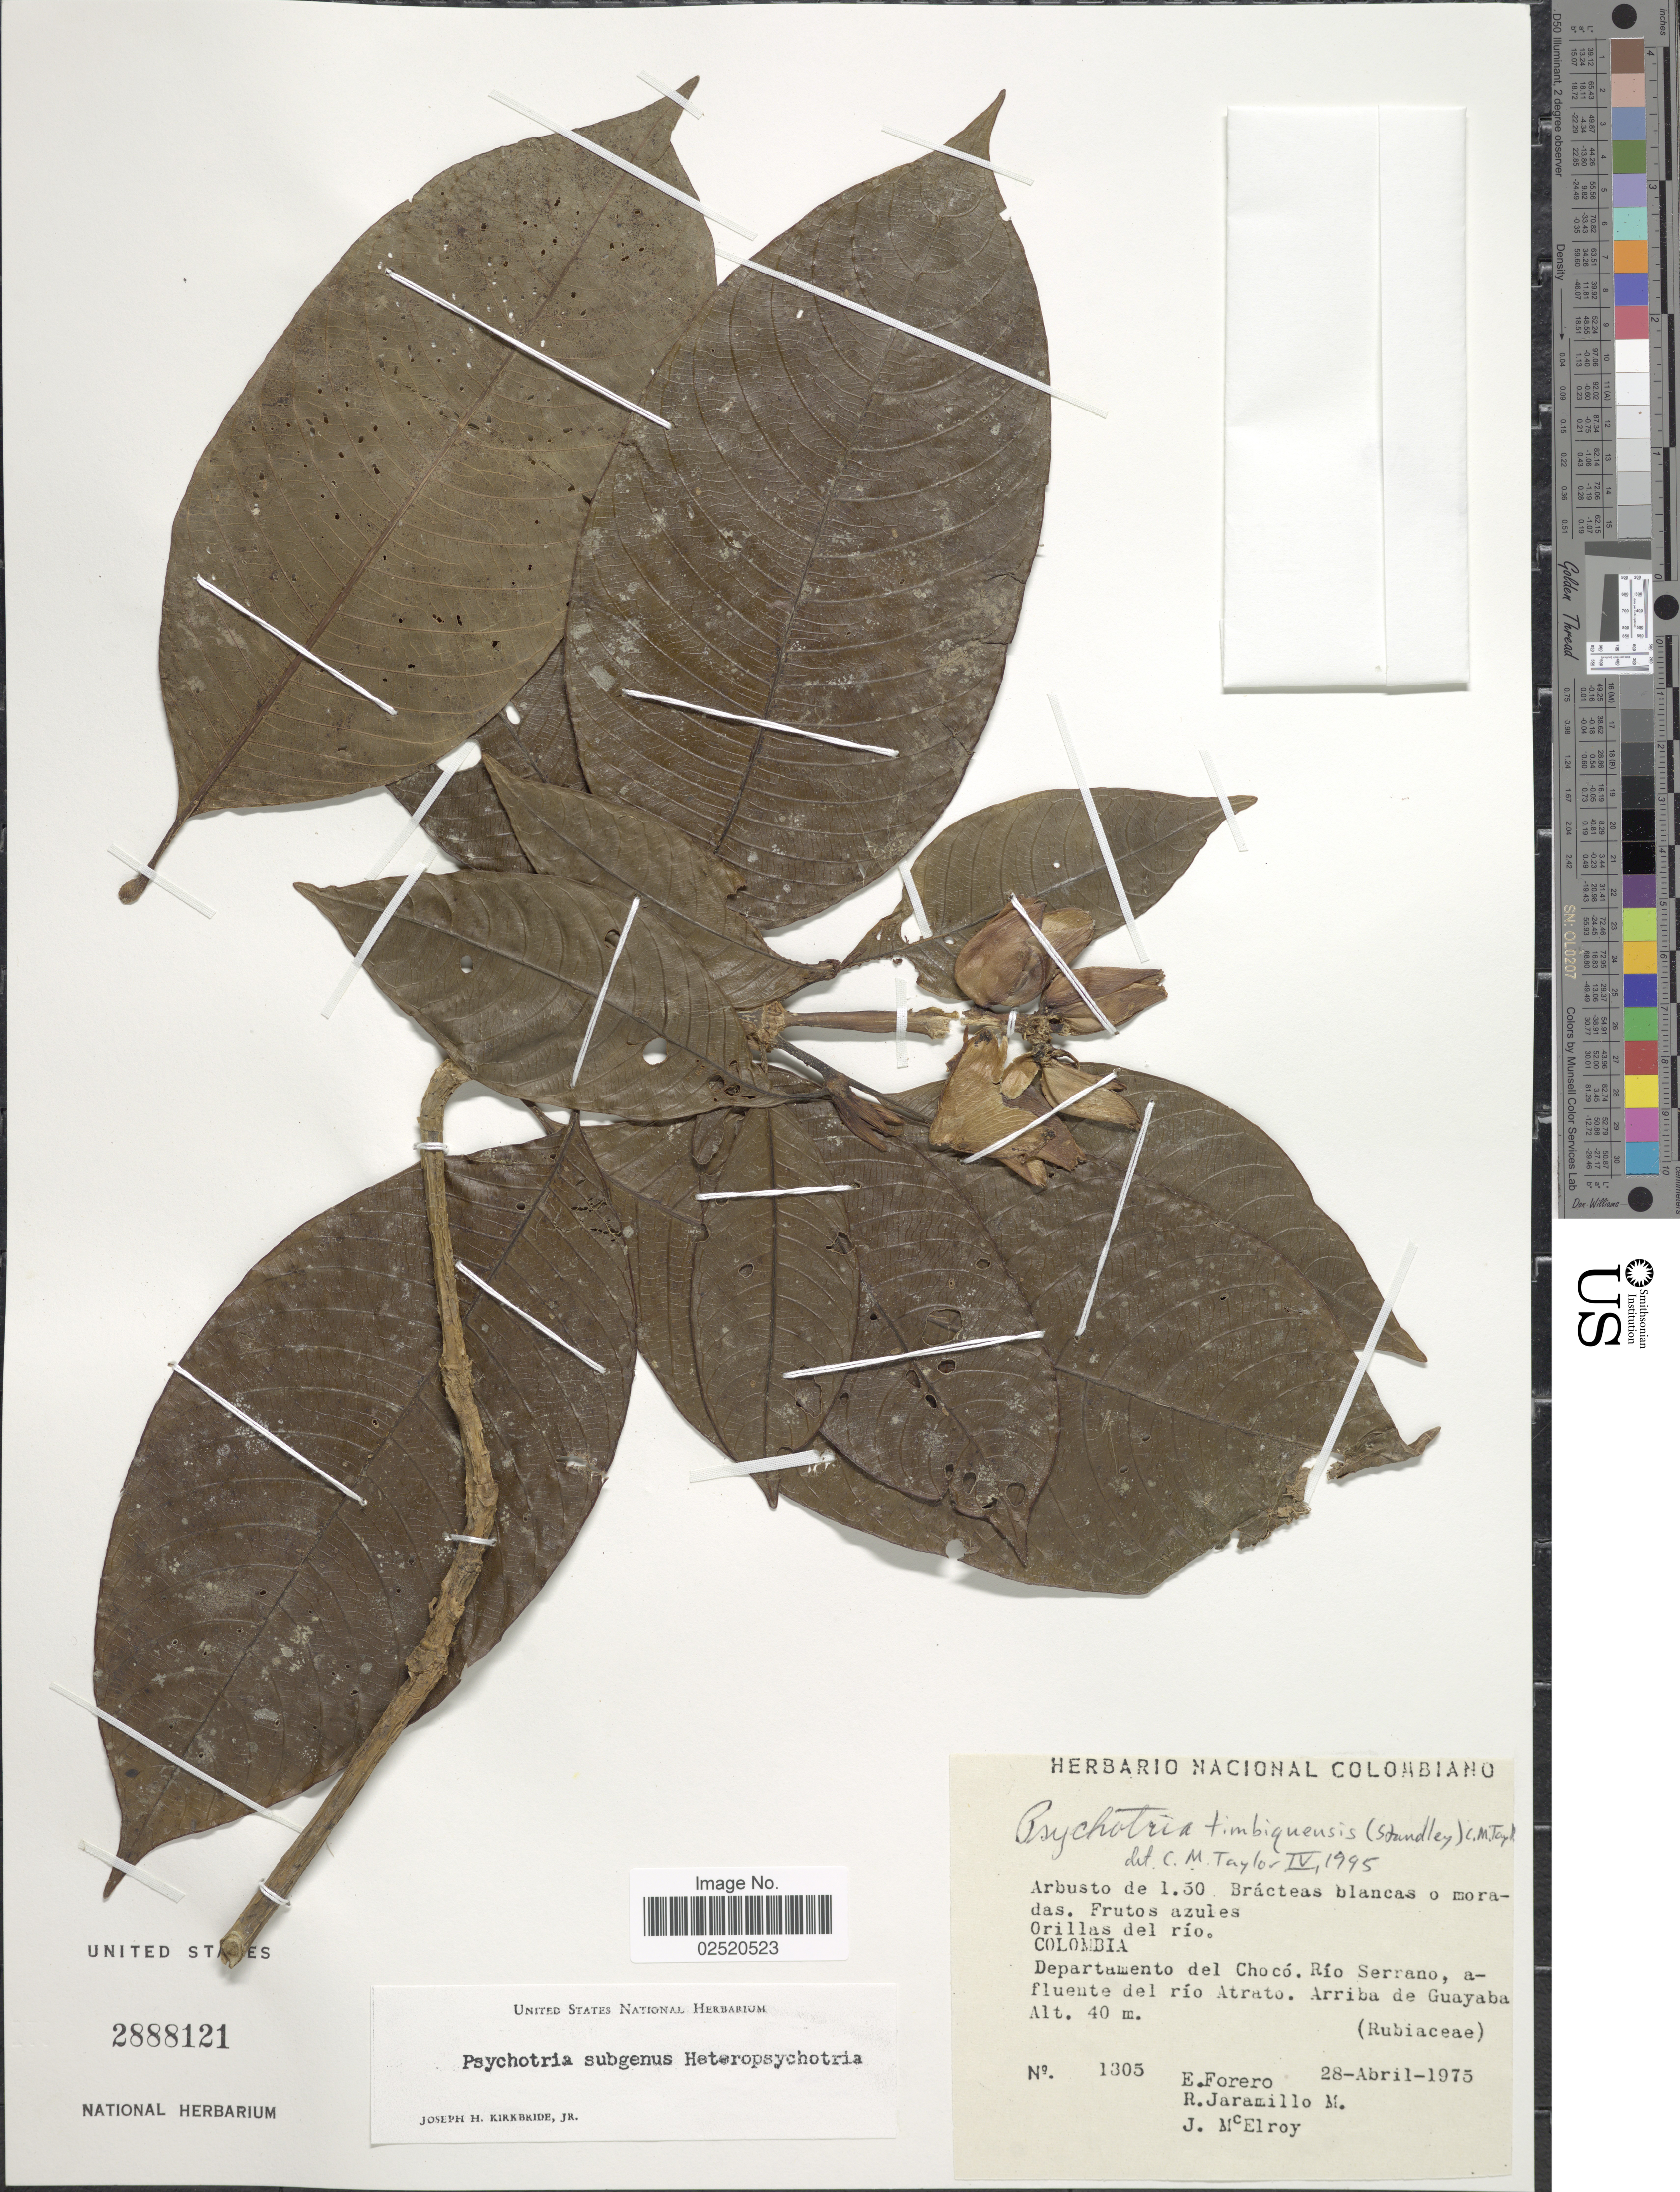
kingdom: Plantae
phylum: Tracheophyta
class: Magnoliopsida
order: Gentianales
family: Rubiaceae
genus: Psychotria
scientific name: Psychotria timbiquensis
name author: (Standl.) C.M. Taylor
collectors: E. Forero, R. Jaramillo M. & J. B. McElroy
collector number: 1305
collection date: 1975-04-28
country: Colombia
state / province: Chocó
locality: Río Serrano, affluente del río Atrato. Arriba de Guayaba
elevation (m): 40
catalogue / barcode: US 2888121